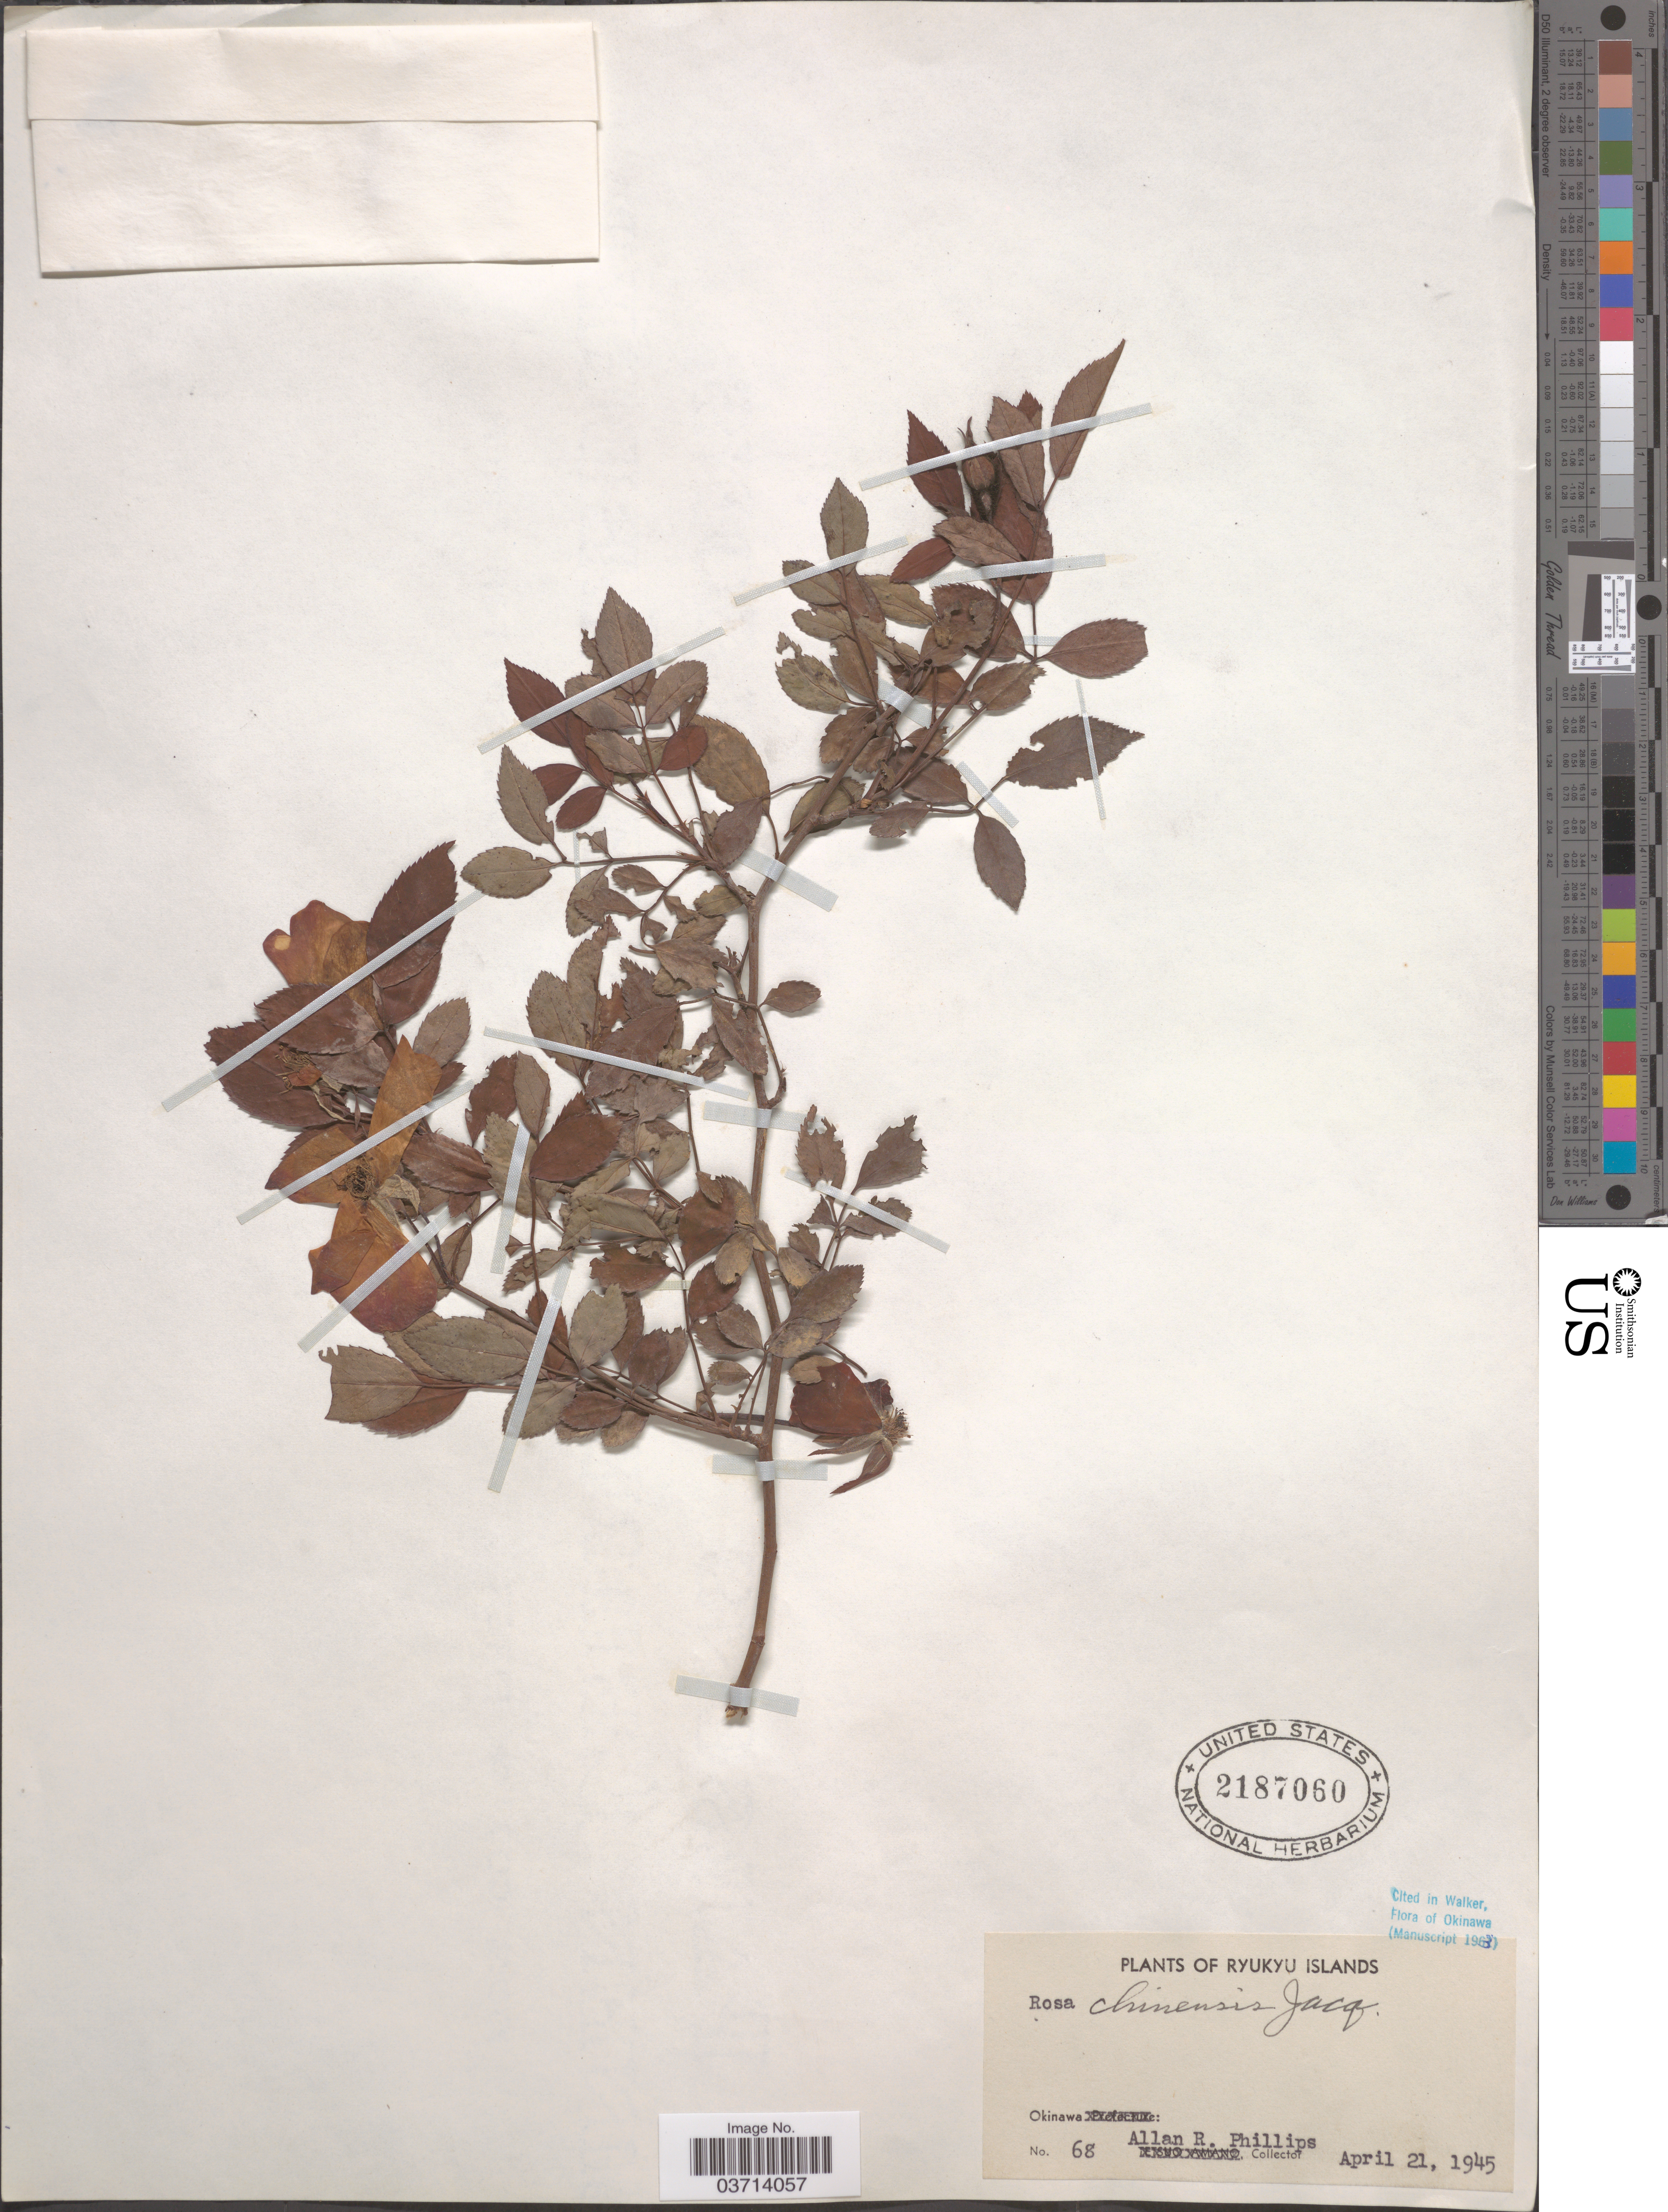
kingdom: Plantae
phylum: Tracheophyta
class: Magnoliopsida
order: Rosales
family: Rosaceae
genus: Rosa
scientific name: Rosa chinensis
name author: Jacq.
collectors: A. R. Phillips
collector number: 68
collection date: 1945-04-21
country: Japan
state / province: Okinawa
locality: Ryukyu Islands. Okinawa.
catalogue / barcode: US 2187060